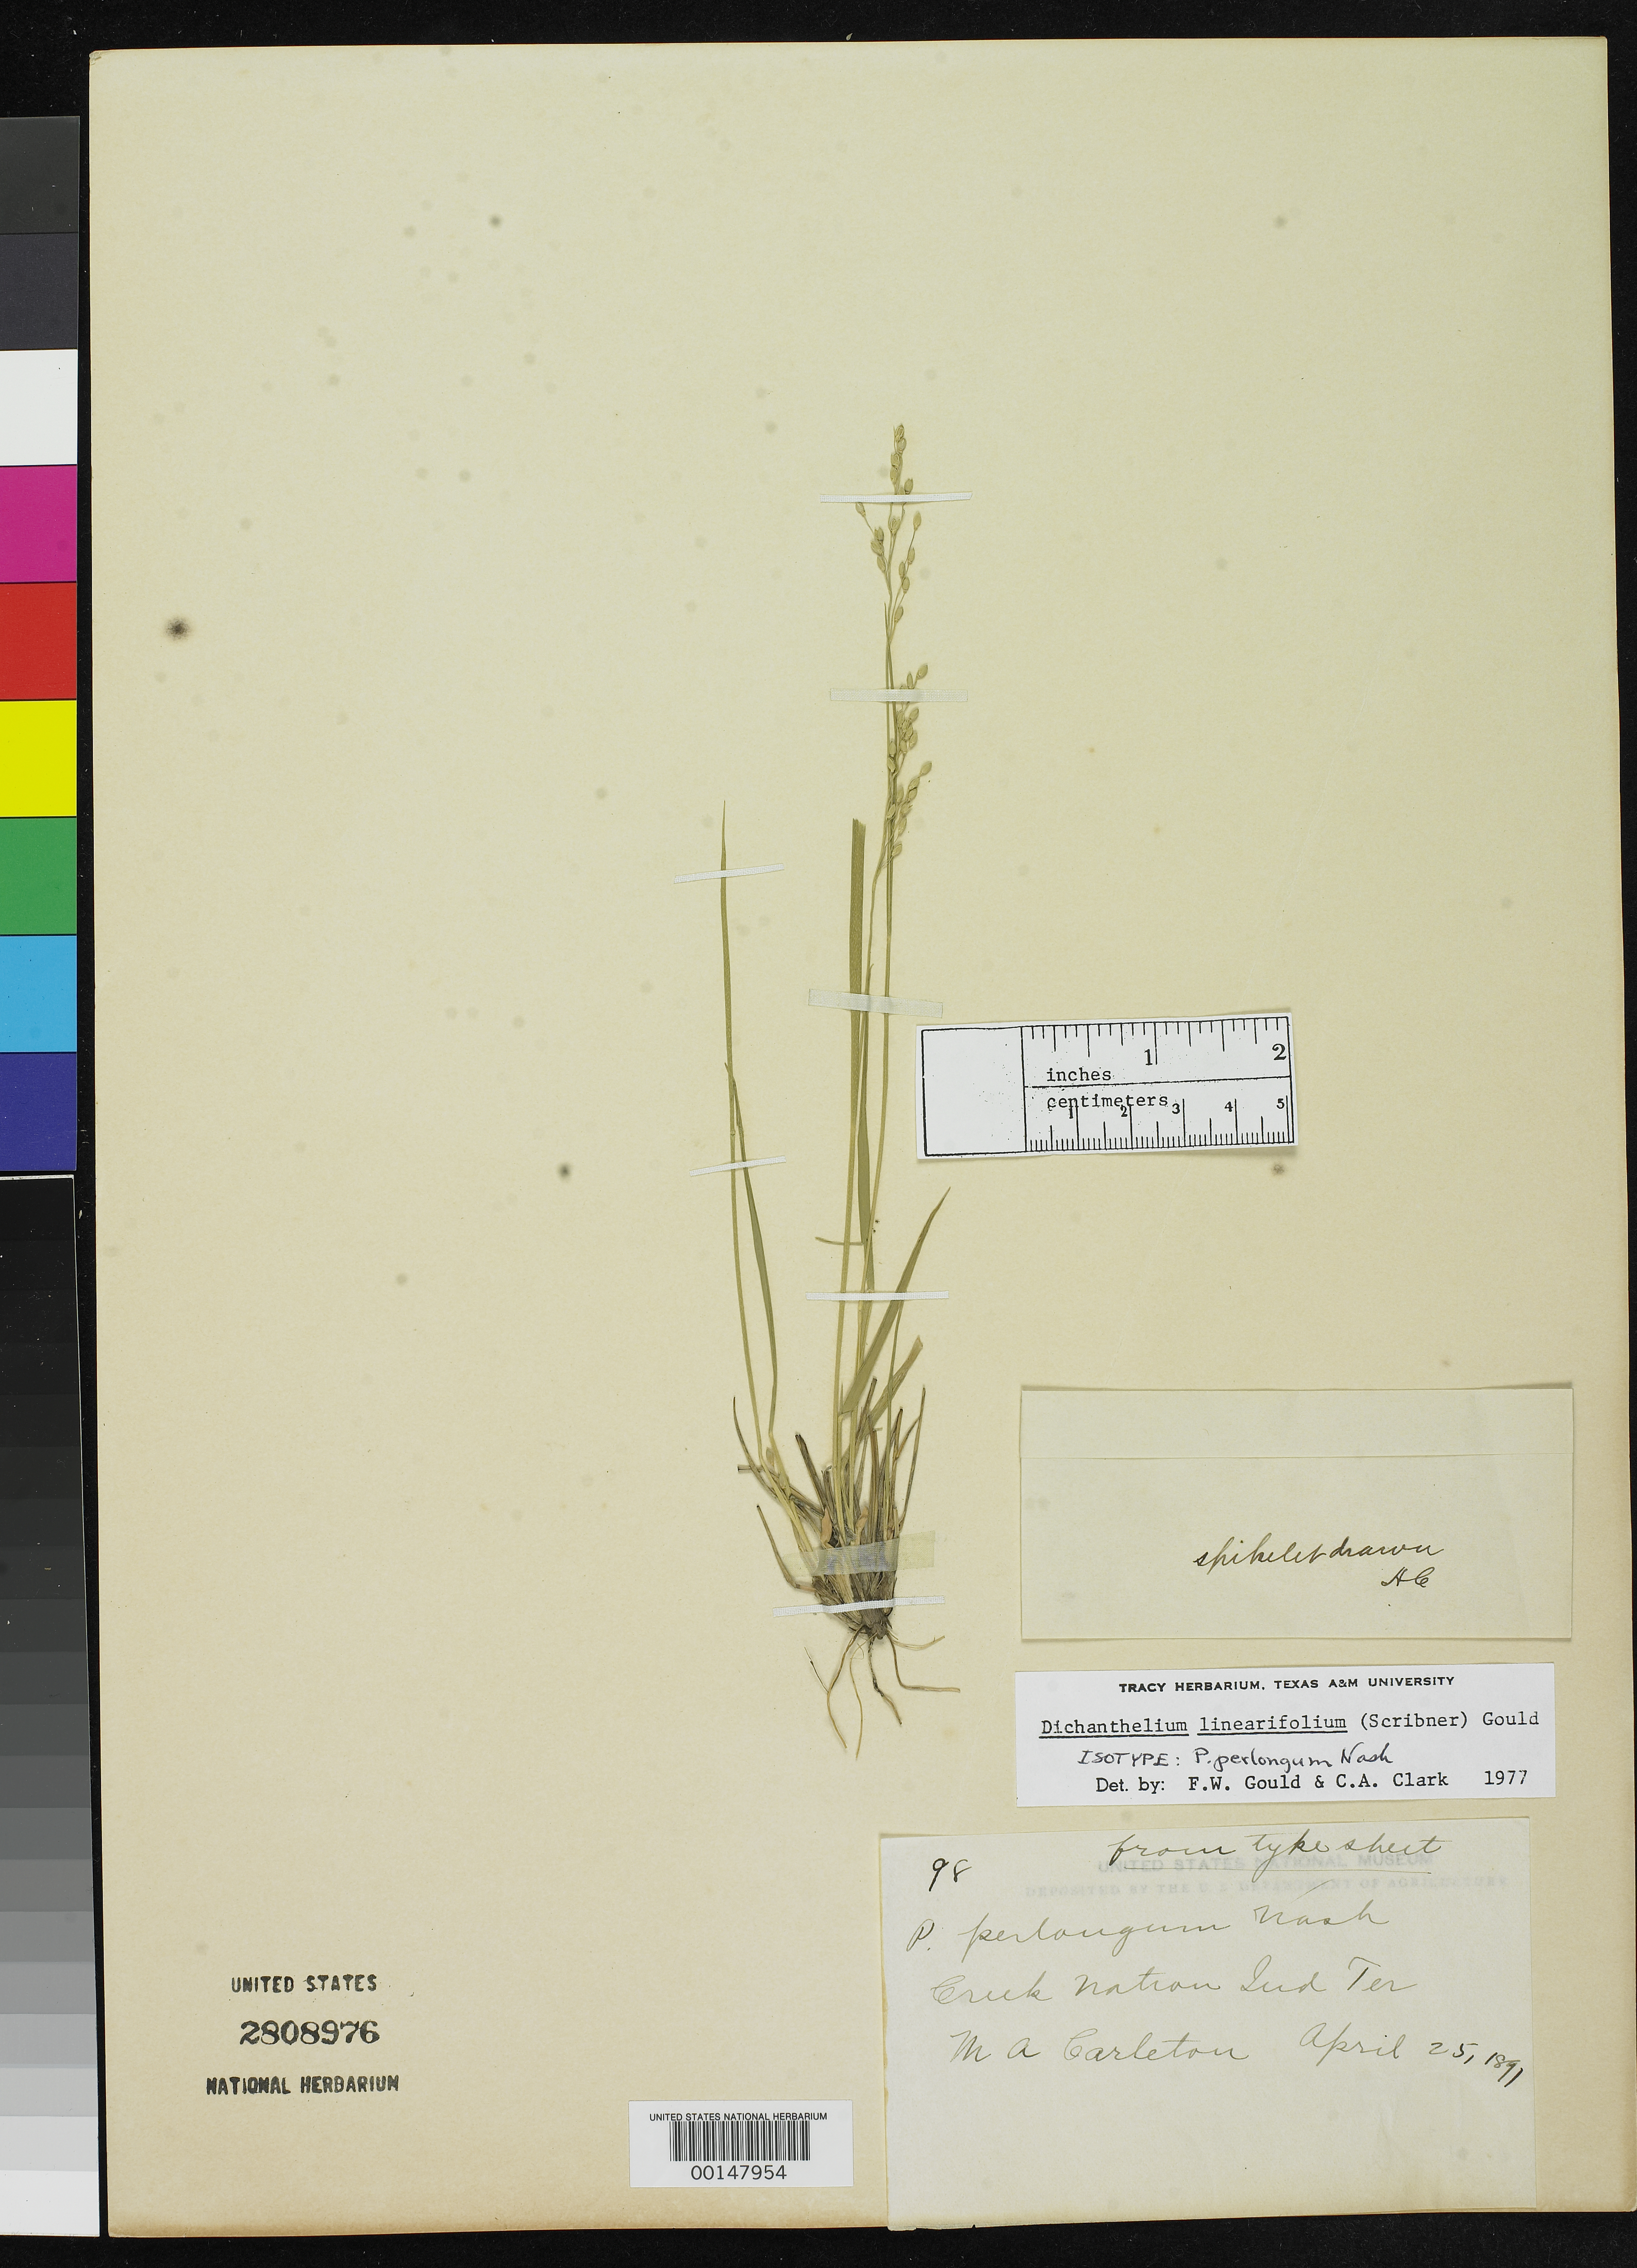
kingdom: Plantae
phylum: Tracheophyta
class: Liliopsida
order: Poales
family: Poaceae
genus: Panicum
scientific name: Panicum perlongum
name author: Nash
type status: Isotype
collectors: M. A. Carleton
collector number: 98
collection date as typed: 25 Apr 1891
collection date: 1891-04-25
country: United States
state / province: Oklahoma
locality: "Creek Nation Indian Territory".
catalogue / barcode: US 2808976